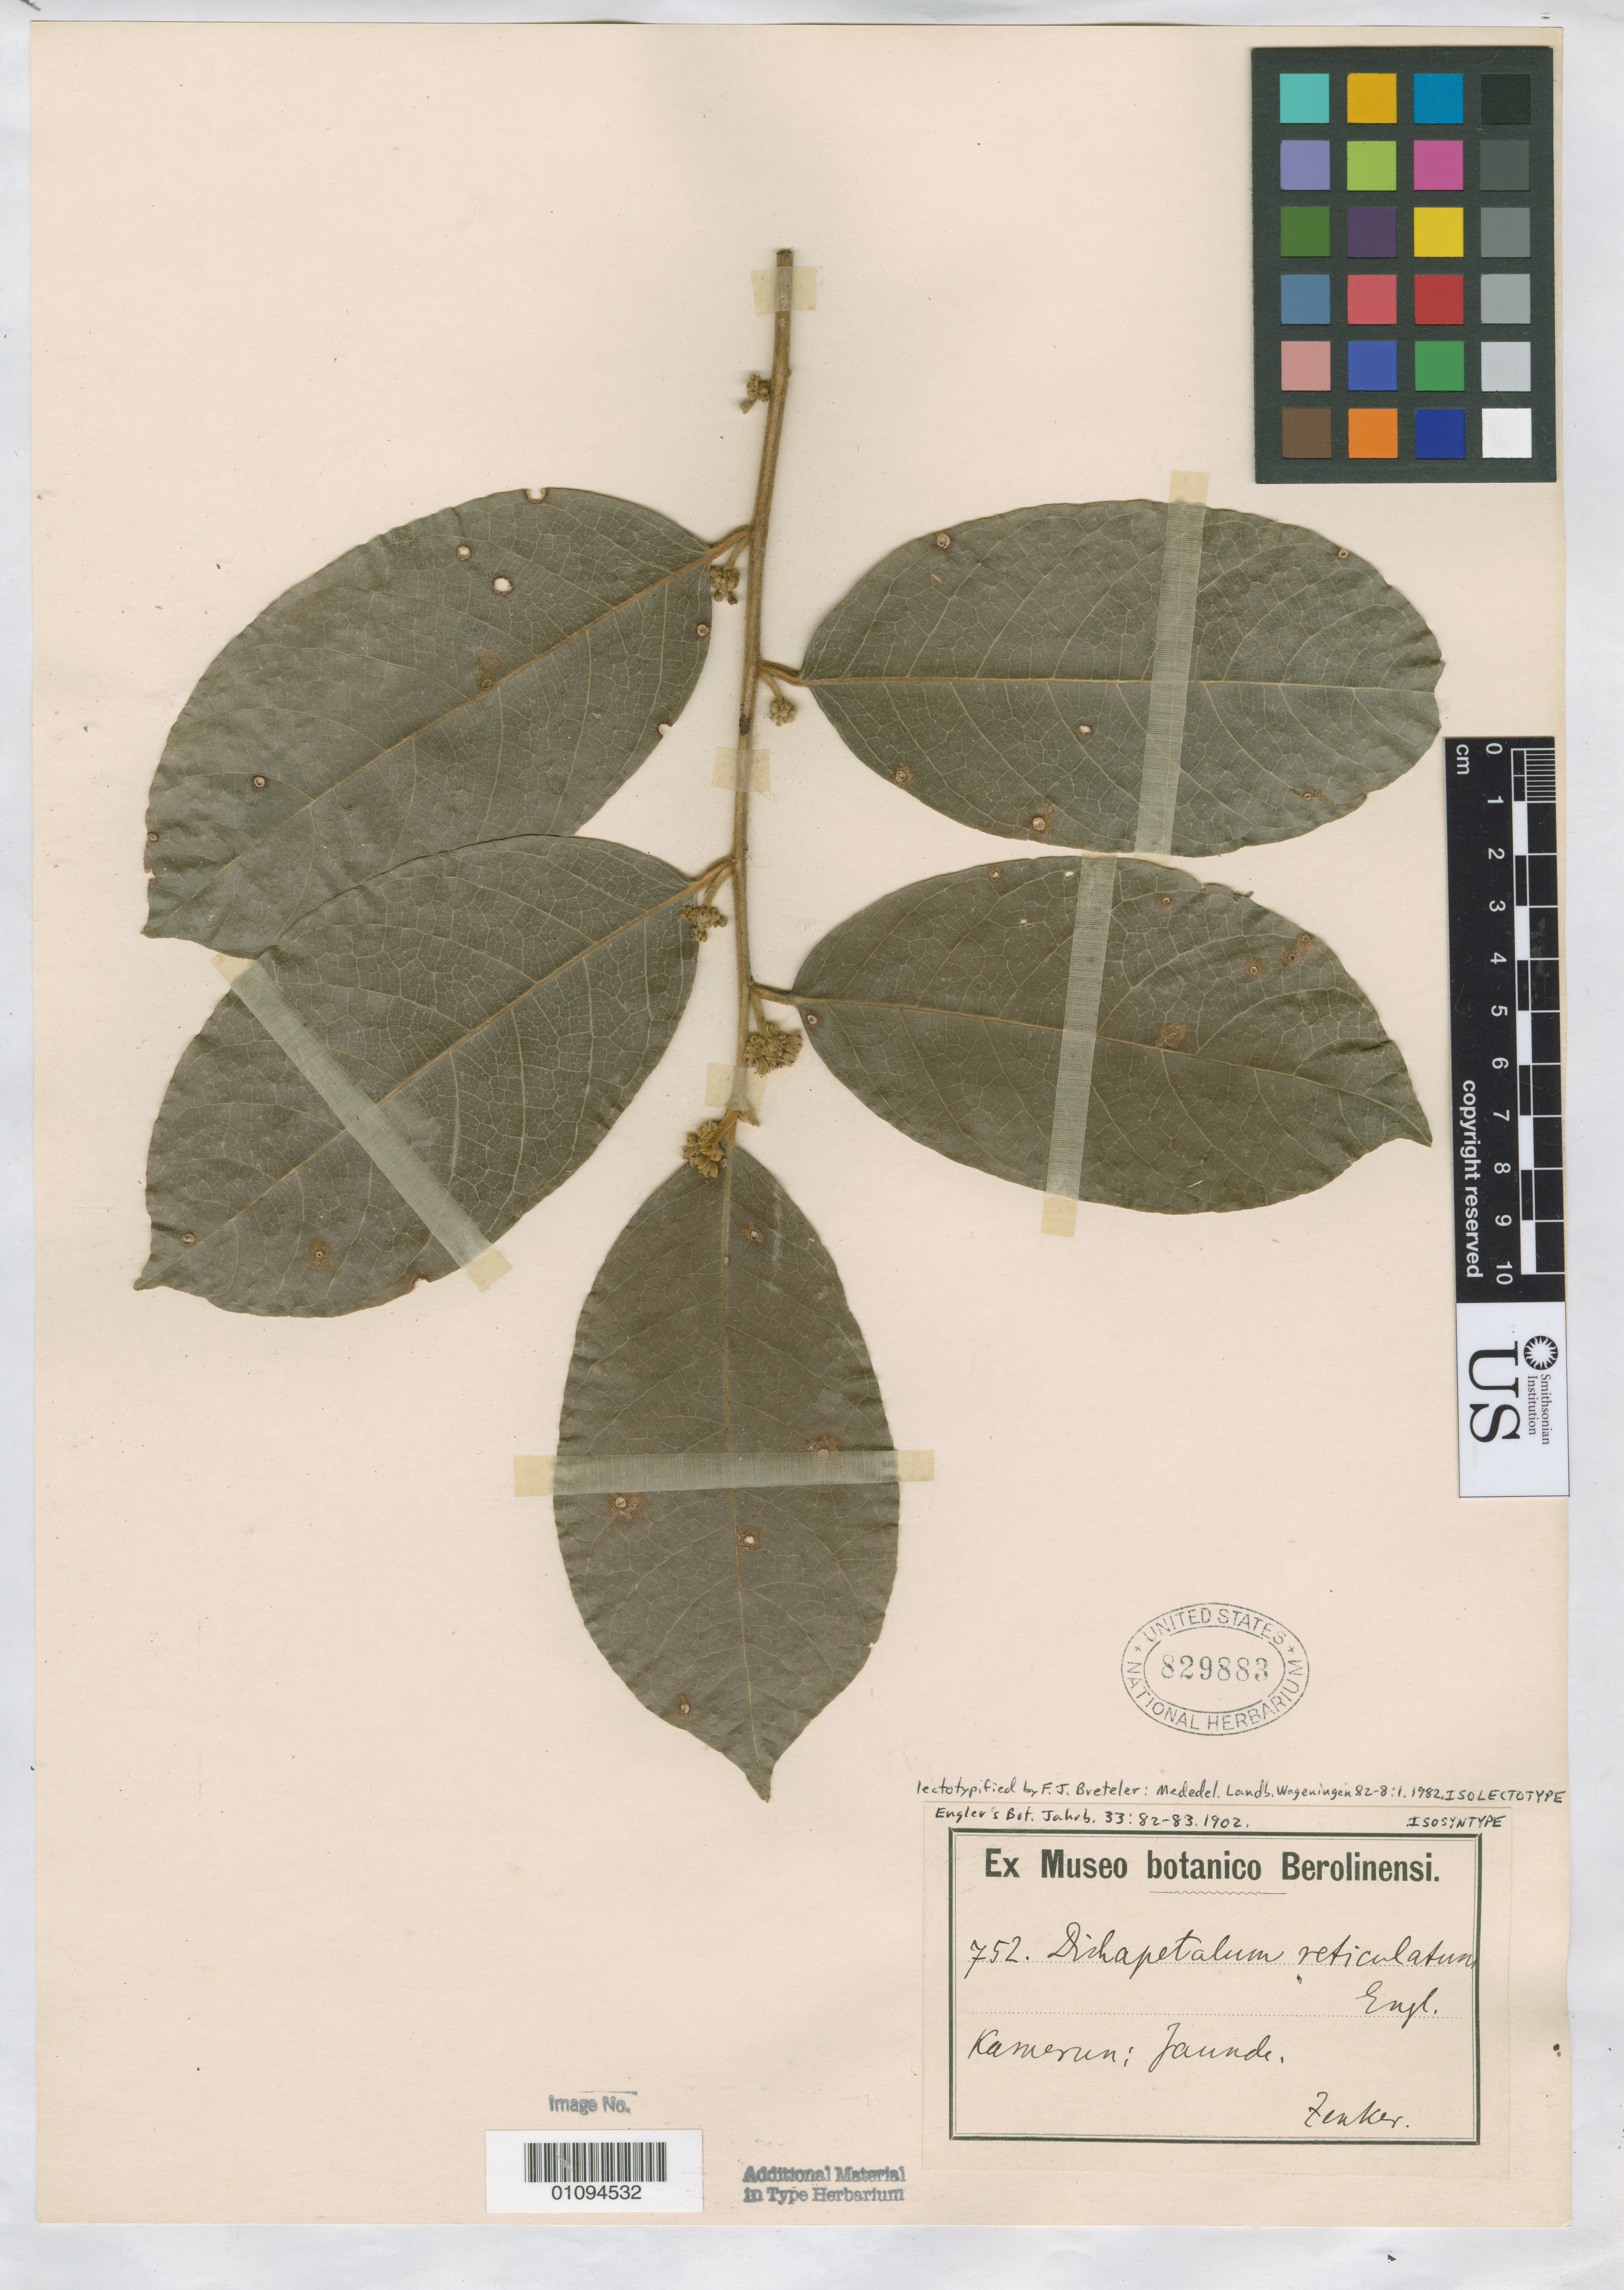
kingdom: Plantae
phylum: Tracheophyta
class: Magnoliopsida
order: Malpighiales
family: Dichapetalaceae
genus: Dichapetalum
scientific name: Dichapetalum reticulatum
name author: Engl.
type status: Isolectotype; Isosyntype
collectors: G. A. Zenker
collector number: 752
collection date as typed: Mar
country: Cameroon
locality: Jaunde, Urwald bei der station.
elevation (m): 800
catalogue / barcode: US 829883